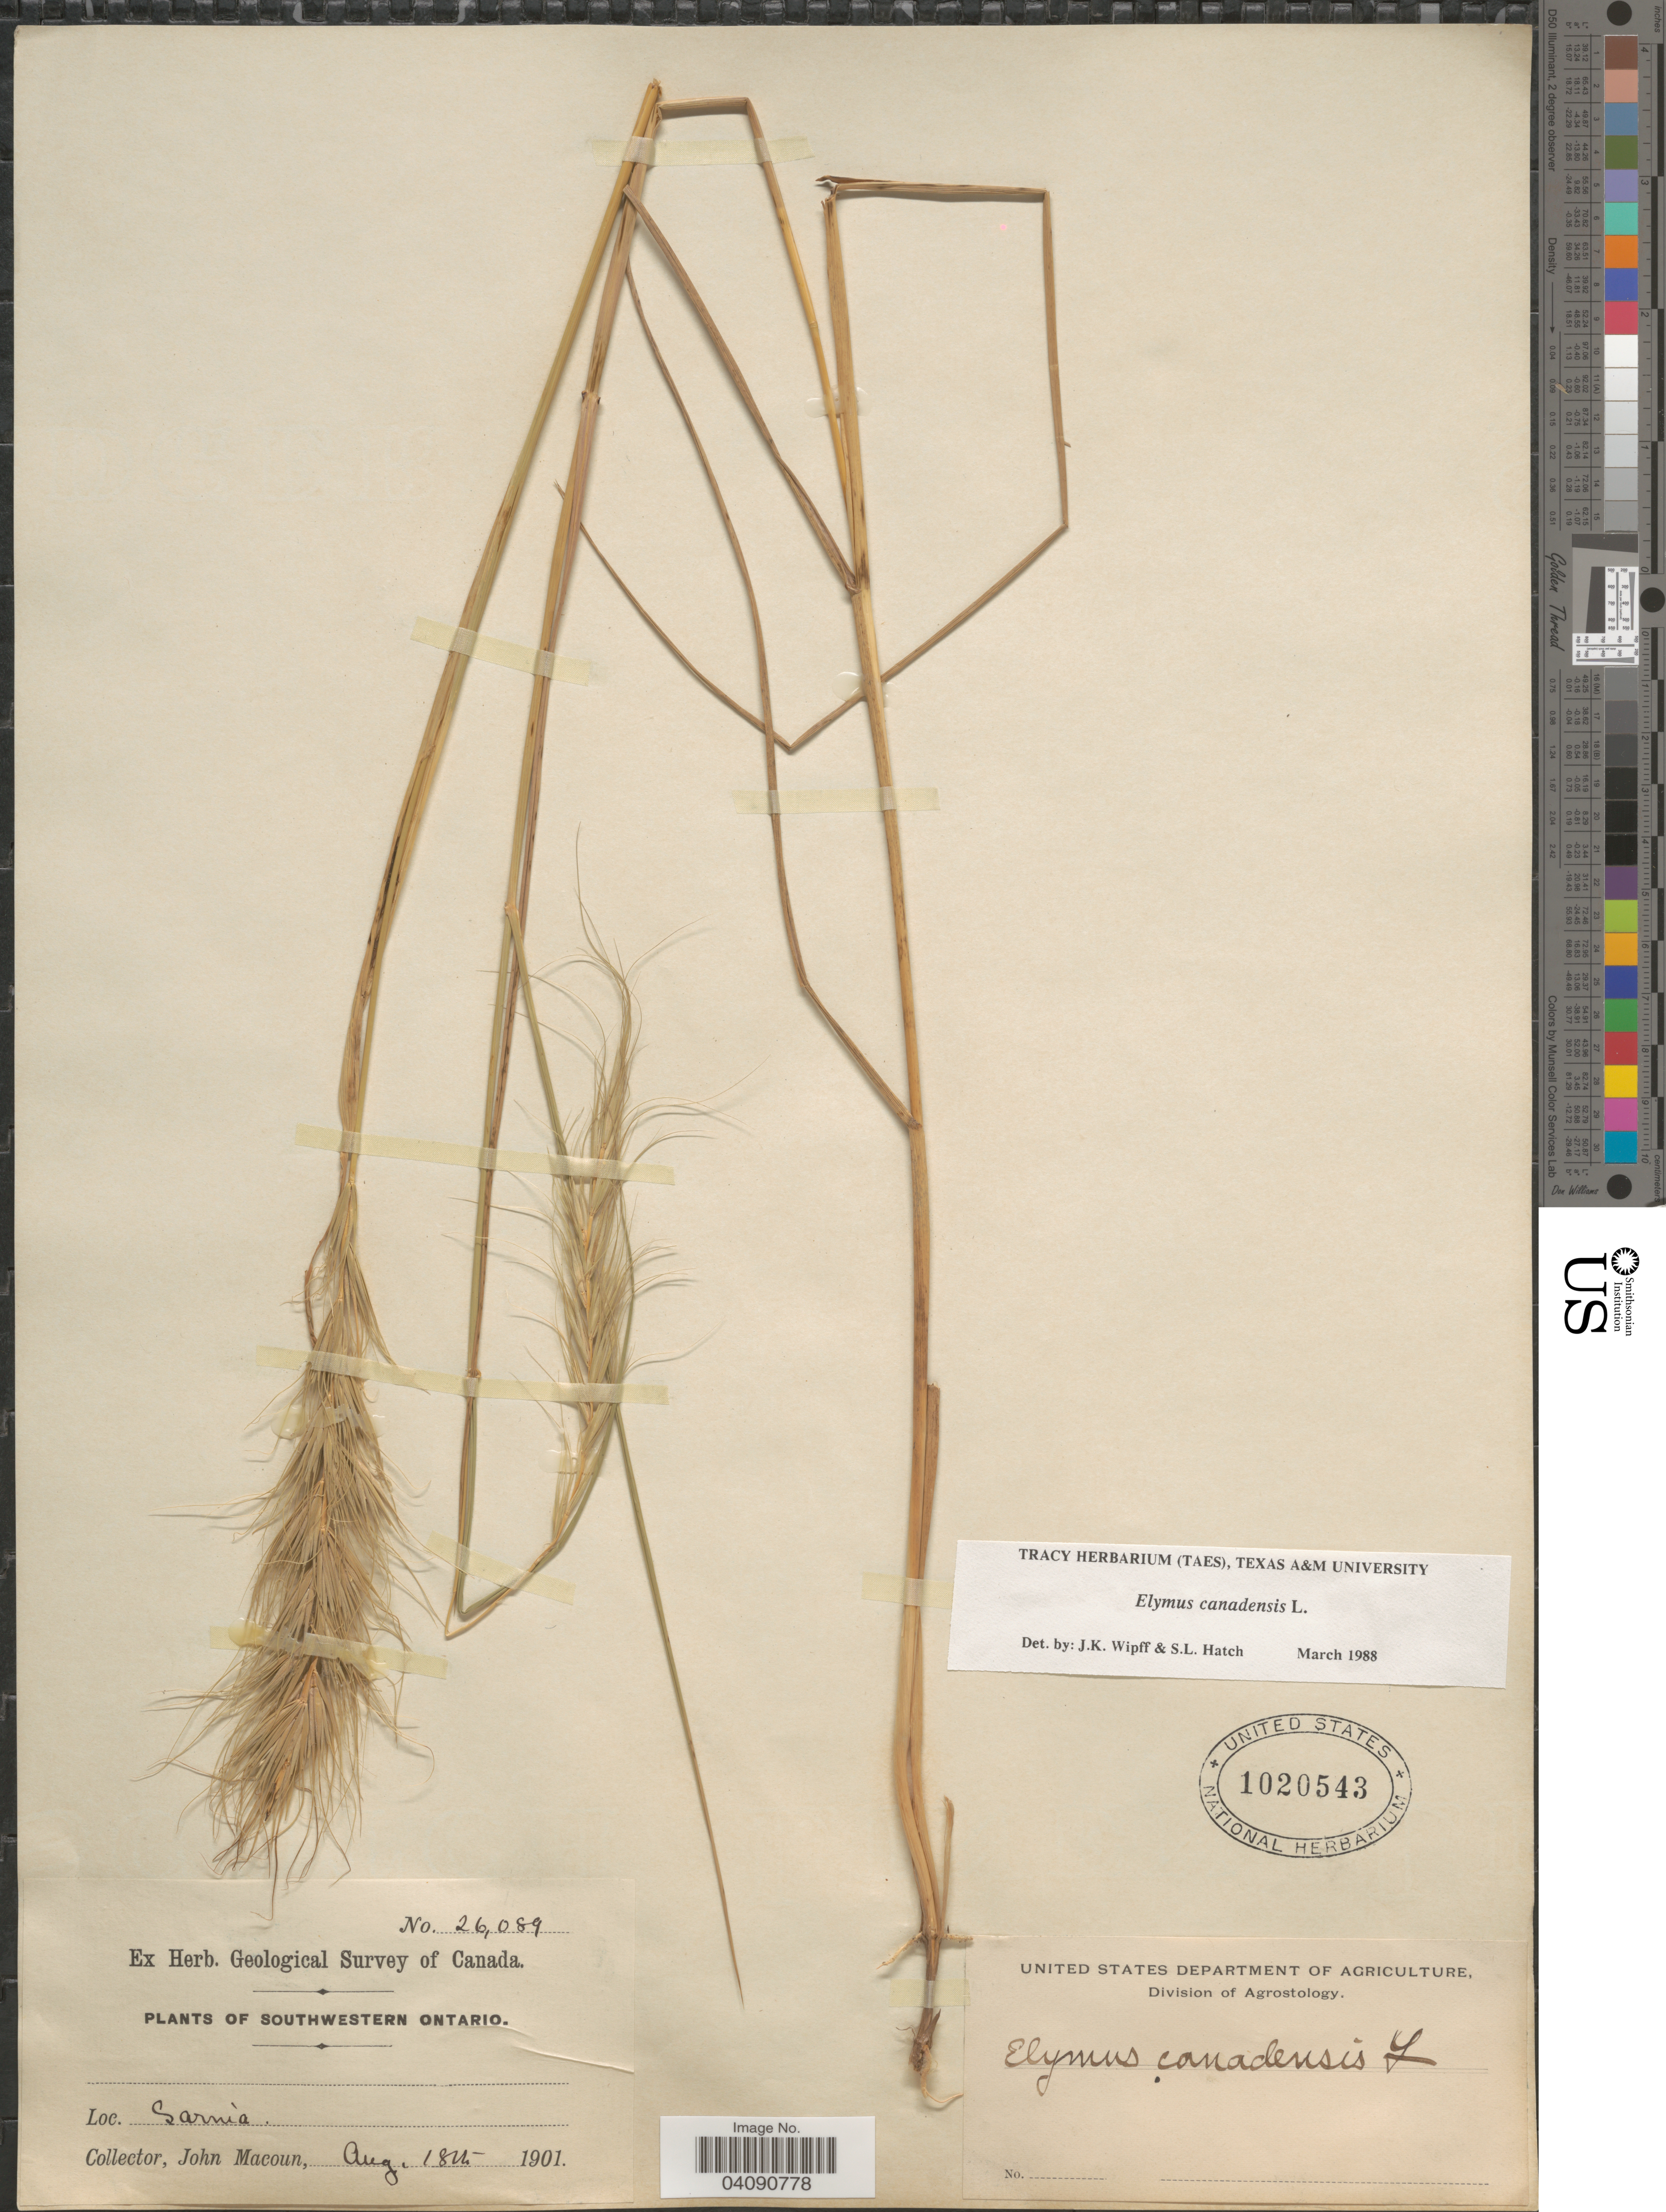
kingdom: Plantae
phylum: Tracheophyta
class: Liliopsida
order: Poales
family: Poaceae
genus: Elymus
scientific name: Elymus canadensis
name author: L.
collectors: J. Macoun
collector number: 26089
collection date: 1901-08-18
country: Canada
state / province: Ontario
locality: Geological Survey of Canada. Southwestern Ontario. Sarnia.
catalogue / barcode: US 1020543